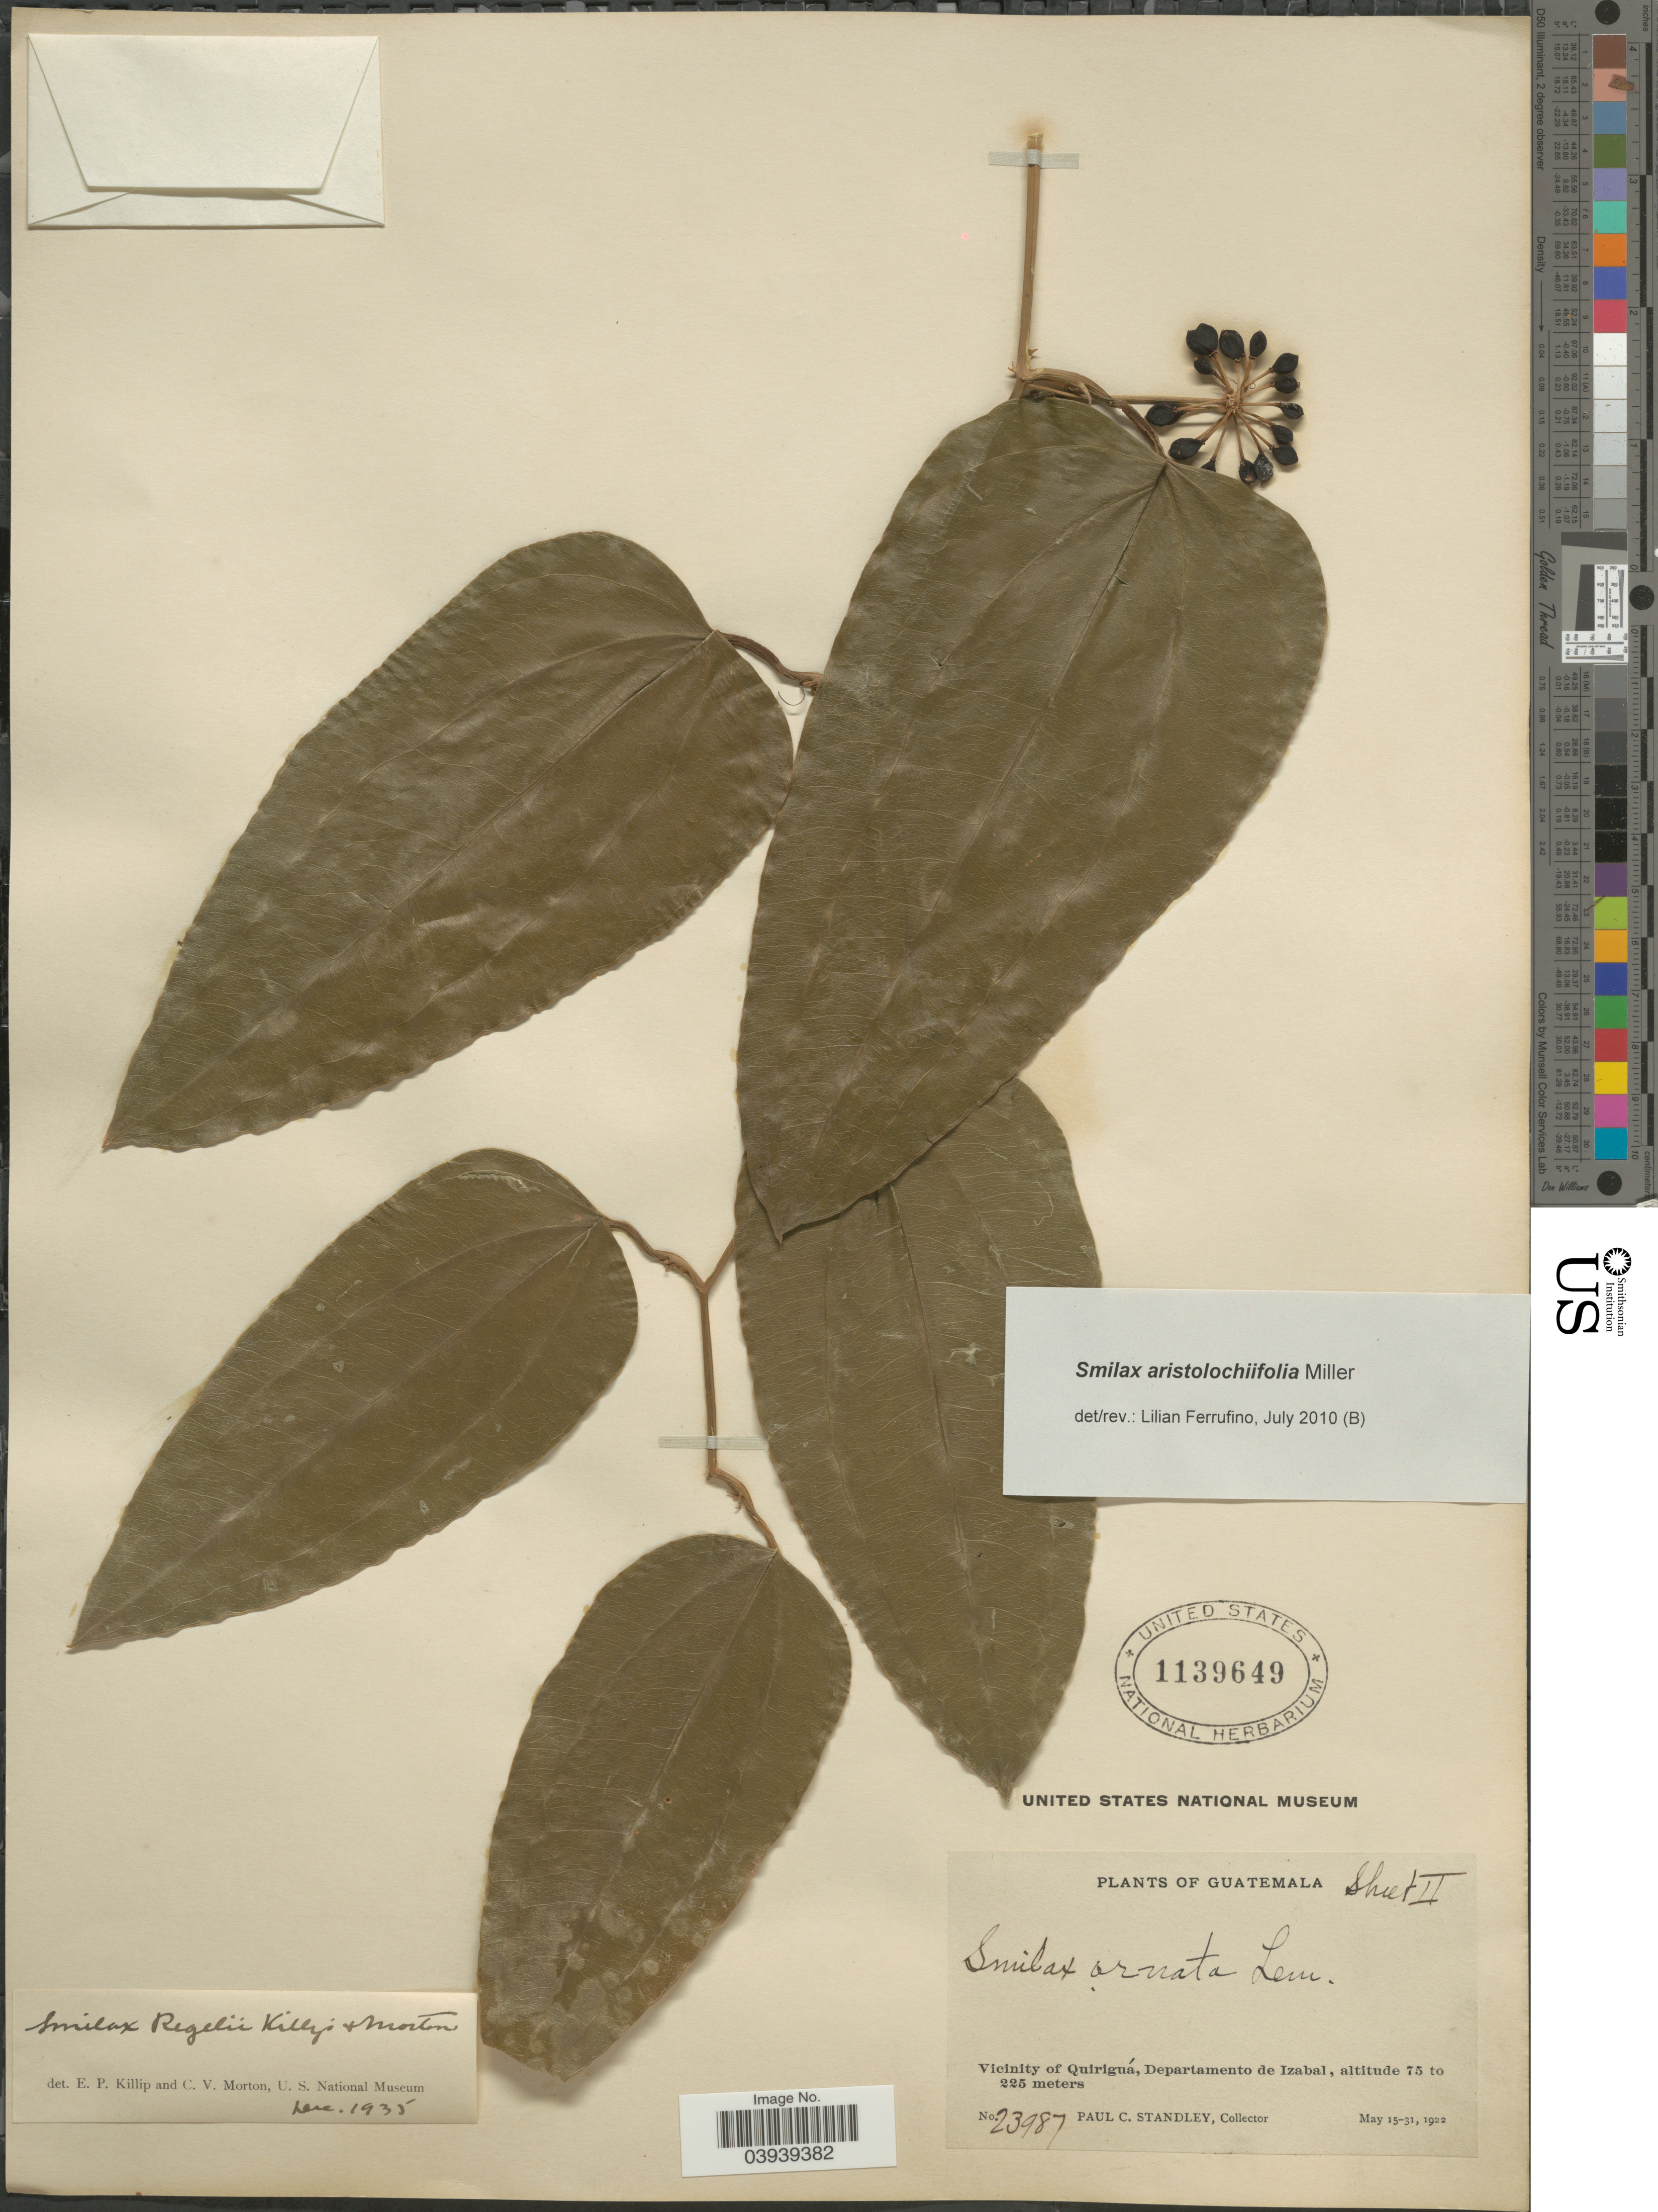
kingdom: Plantae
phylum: Tracheophyta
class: Liliopsida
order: Liliales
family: Smilacaceae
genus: Smilax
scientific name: Smilax aristolochiifolia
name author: Mill.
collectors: P. C. Standley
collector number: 23987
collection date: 1922-05-15/1922-05-31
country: Guatemala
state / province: Izabal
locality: Vicinity of Quiriguá, Departamento de Izabal.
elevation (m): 75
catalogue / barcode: US 1139649